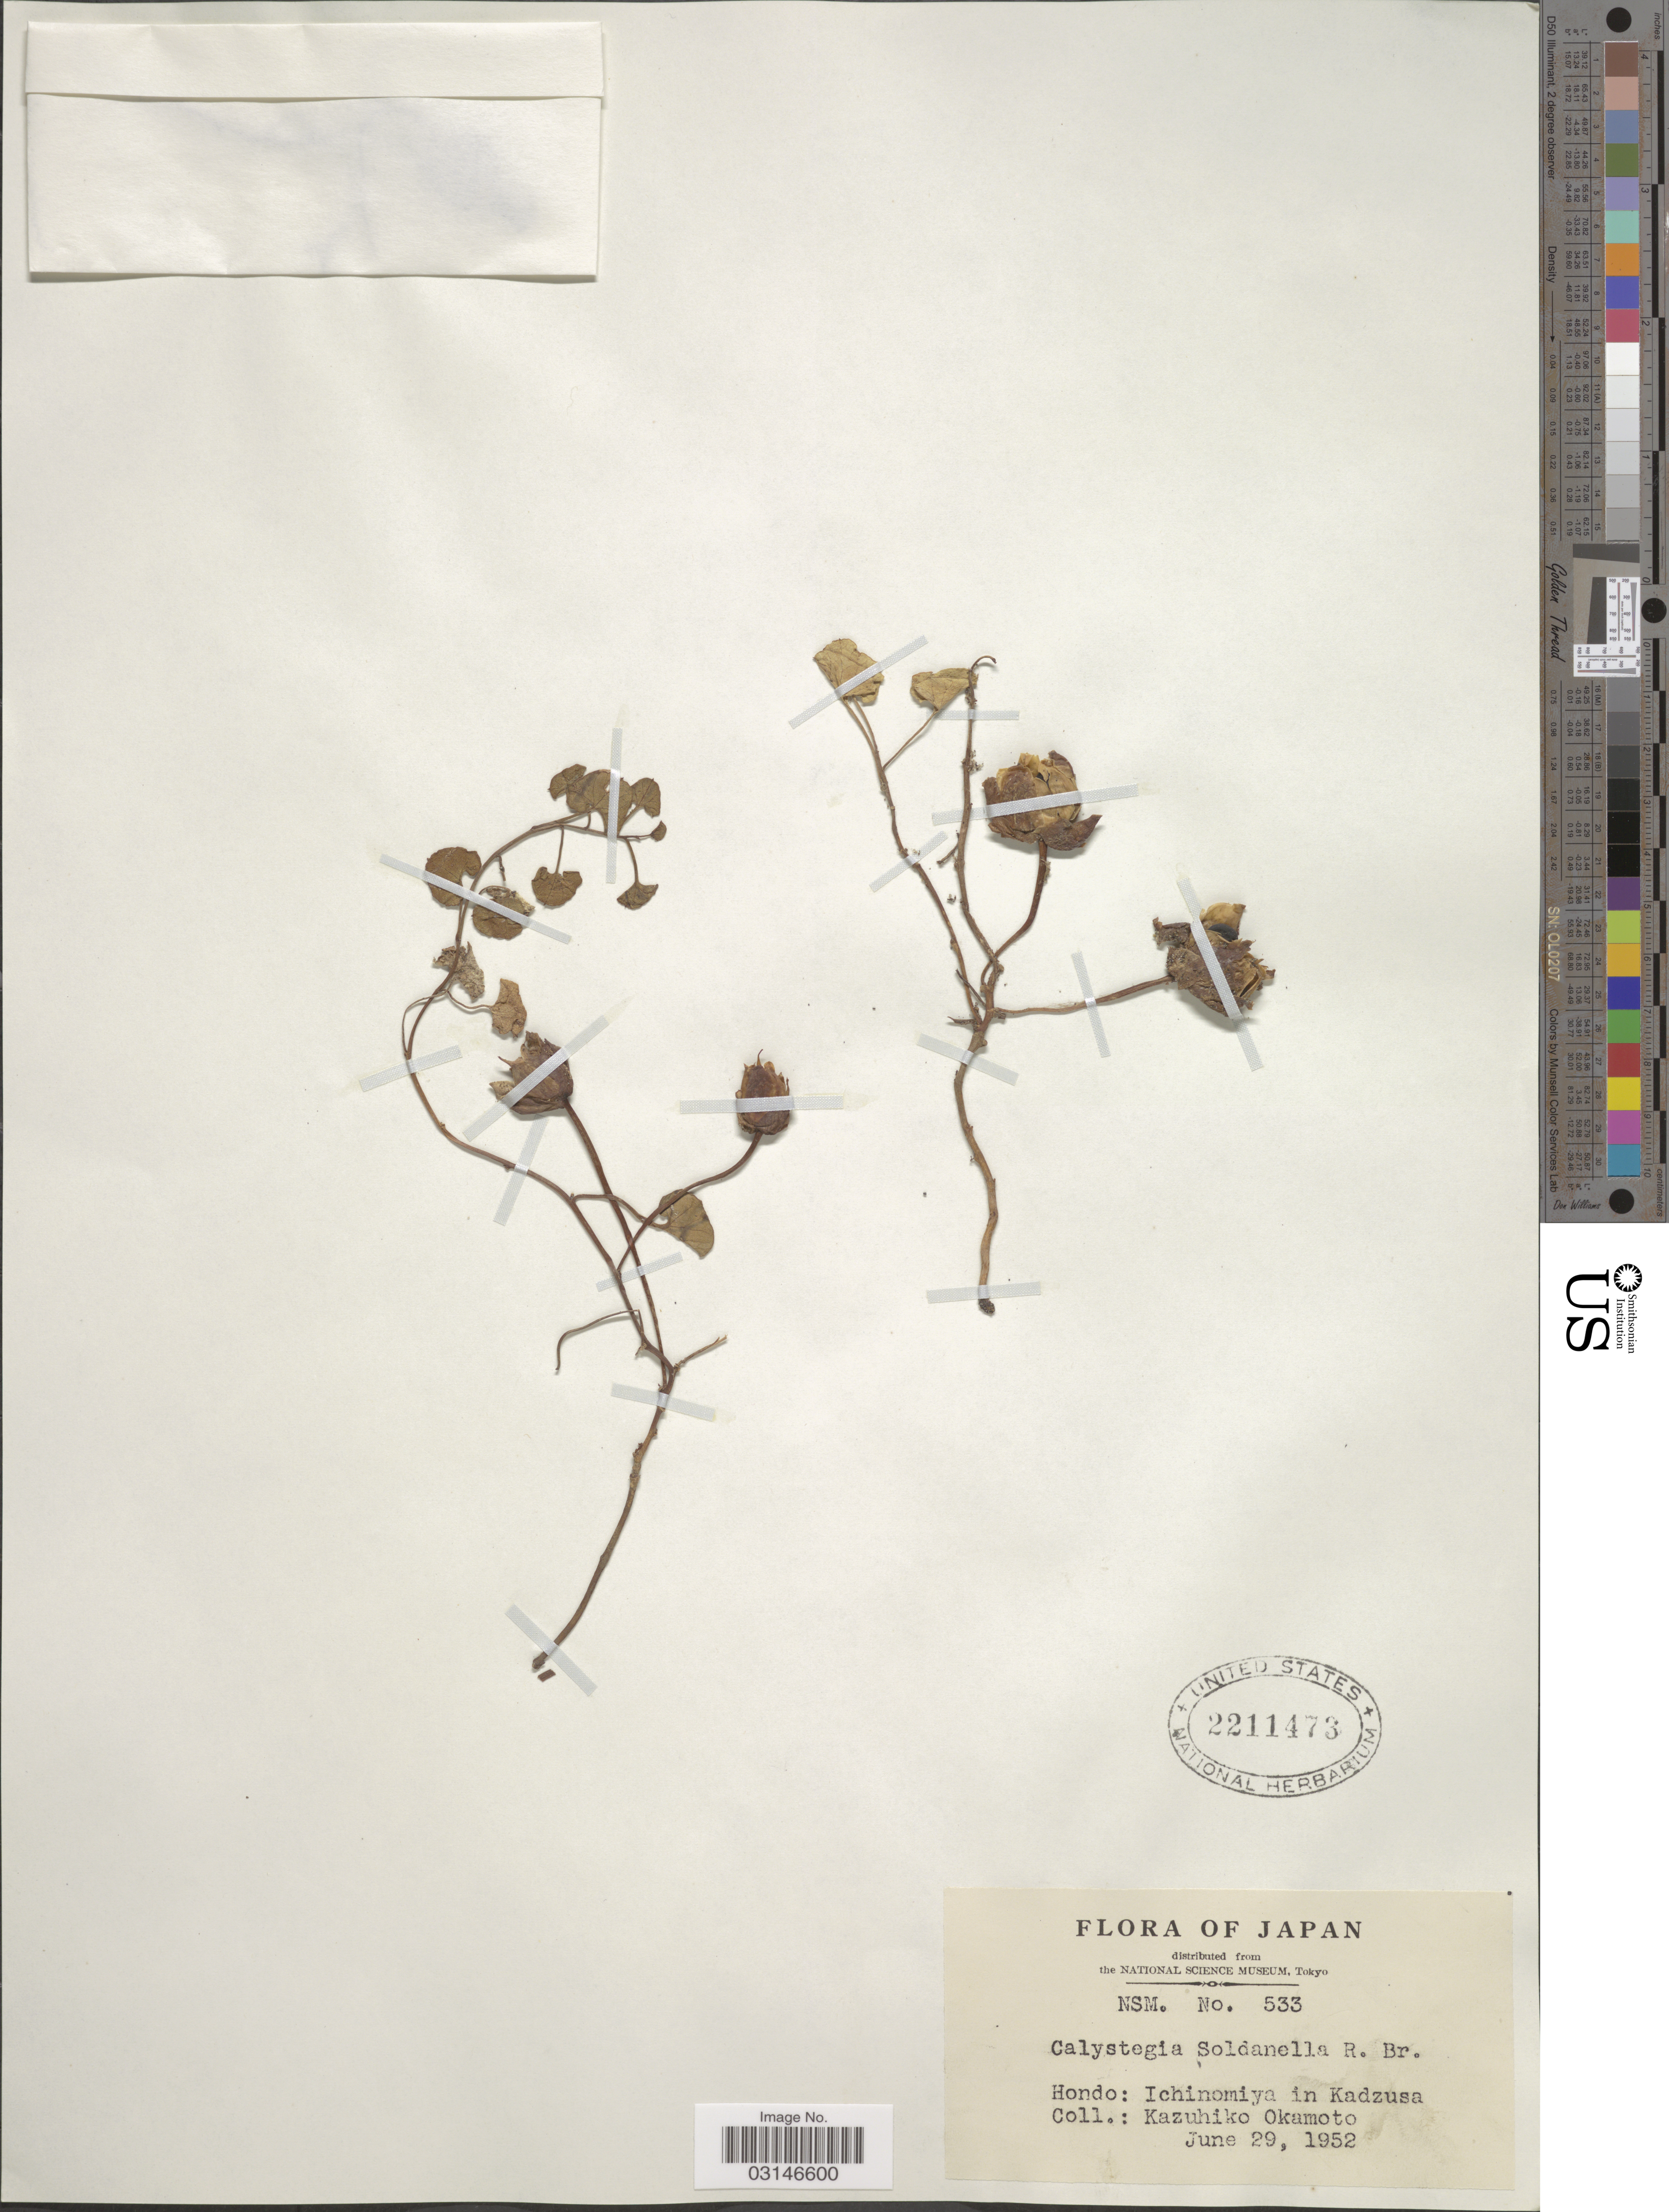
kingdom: Plantae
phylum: Tracheophyta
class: Magnoliopsida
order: Solanales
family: Convolvulaceae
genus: Calystegia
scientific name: Calystegia soldanella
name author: (L.) R. Br.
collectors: K. Okamoto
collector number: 533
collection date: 1952-06-29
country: Japan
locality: Hondo: Ichinomiya in Kadzusa.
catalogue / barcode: US 2211473